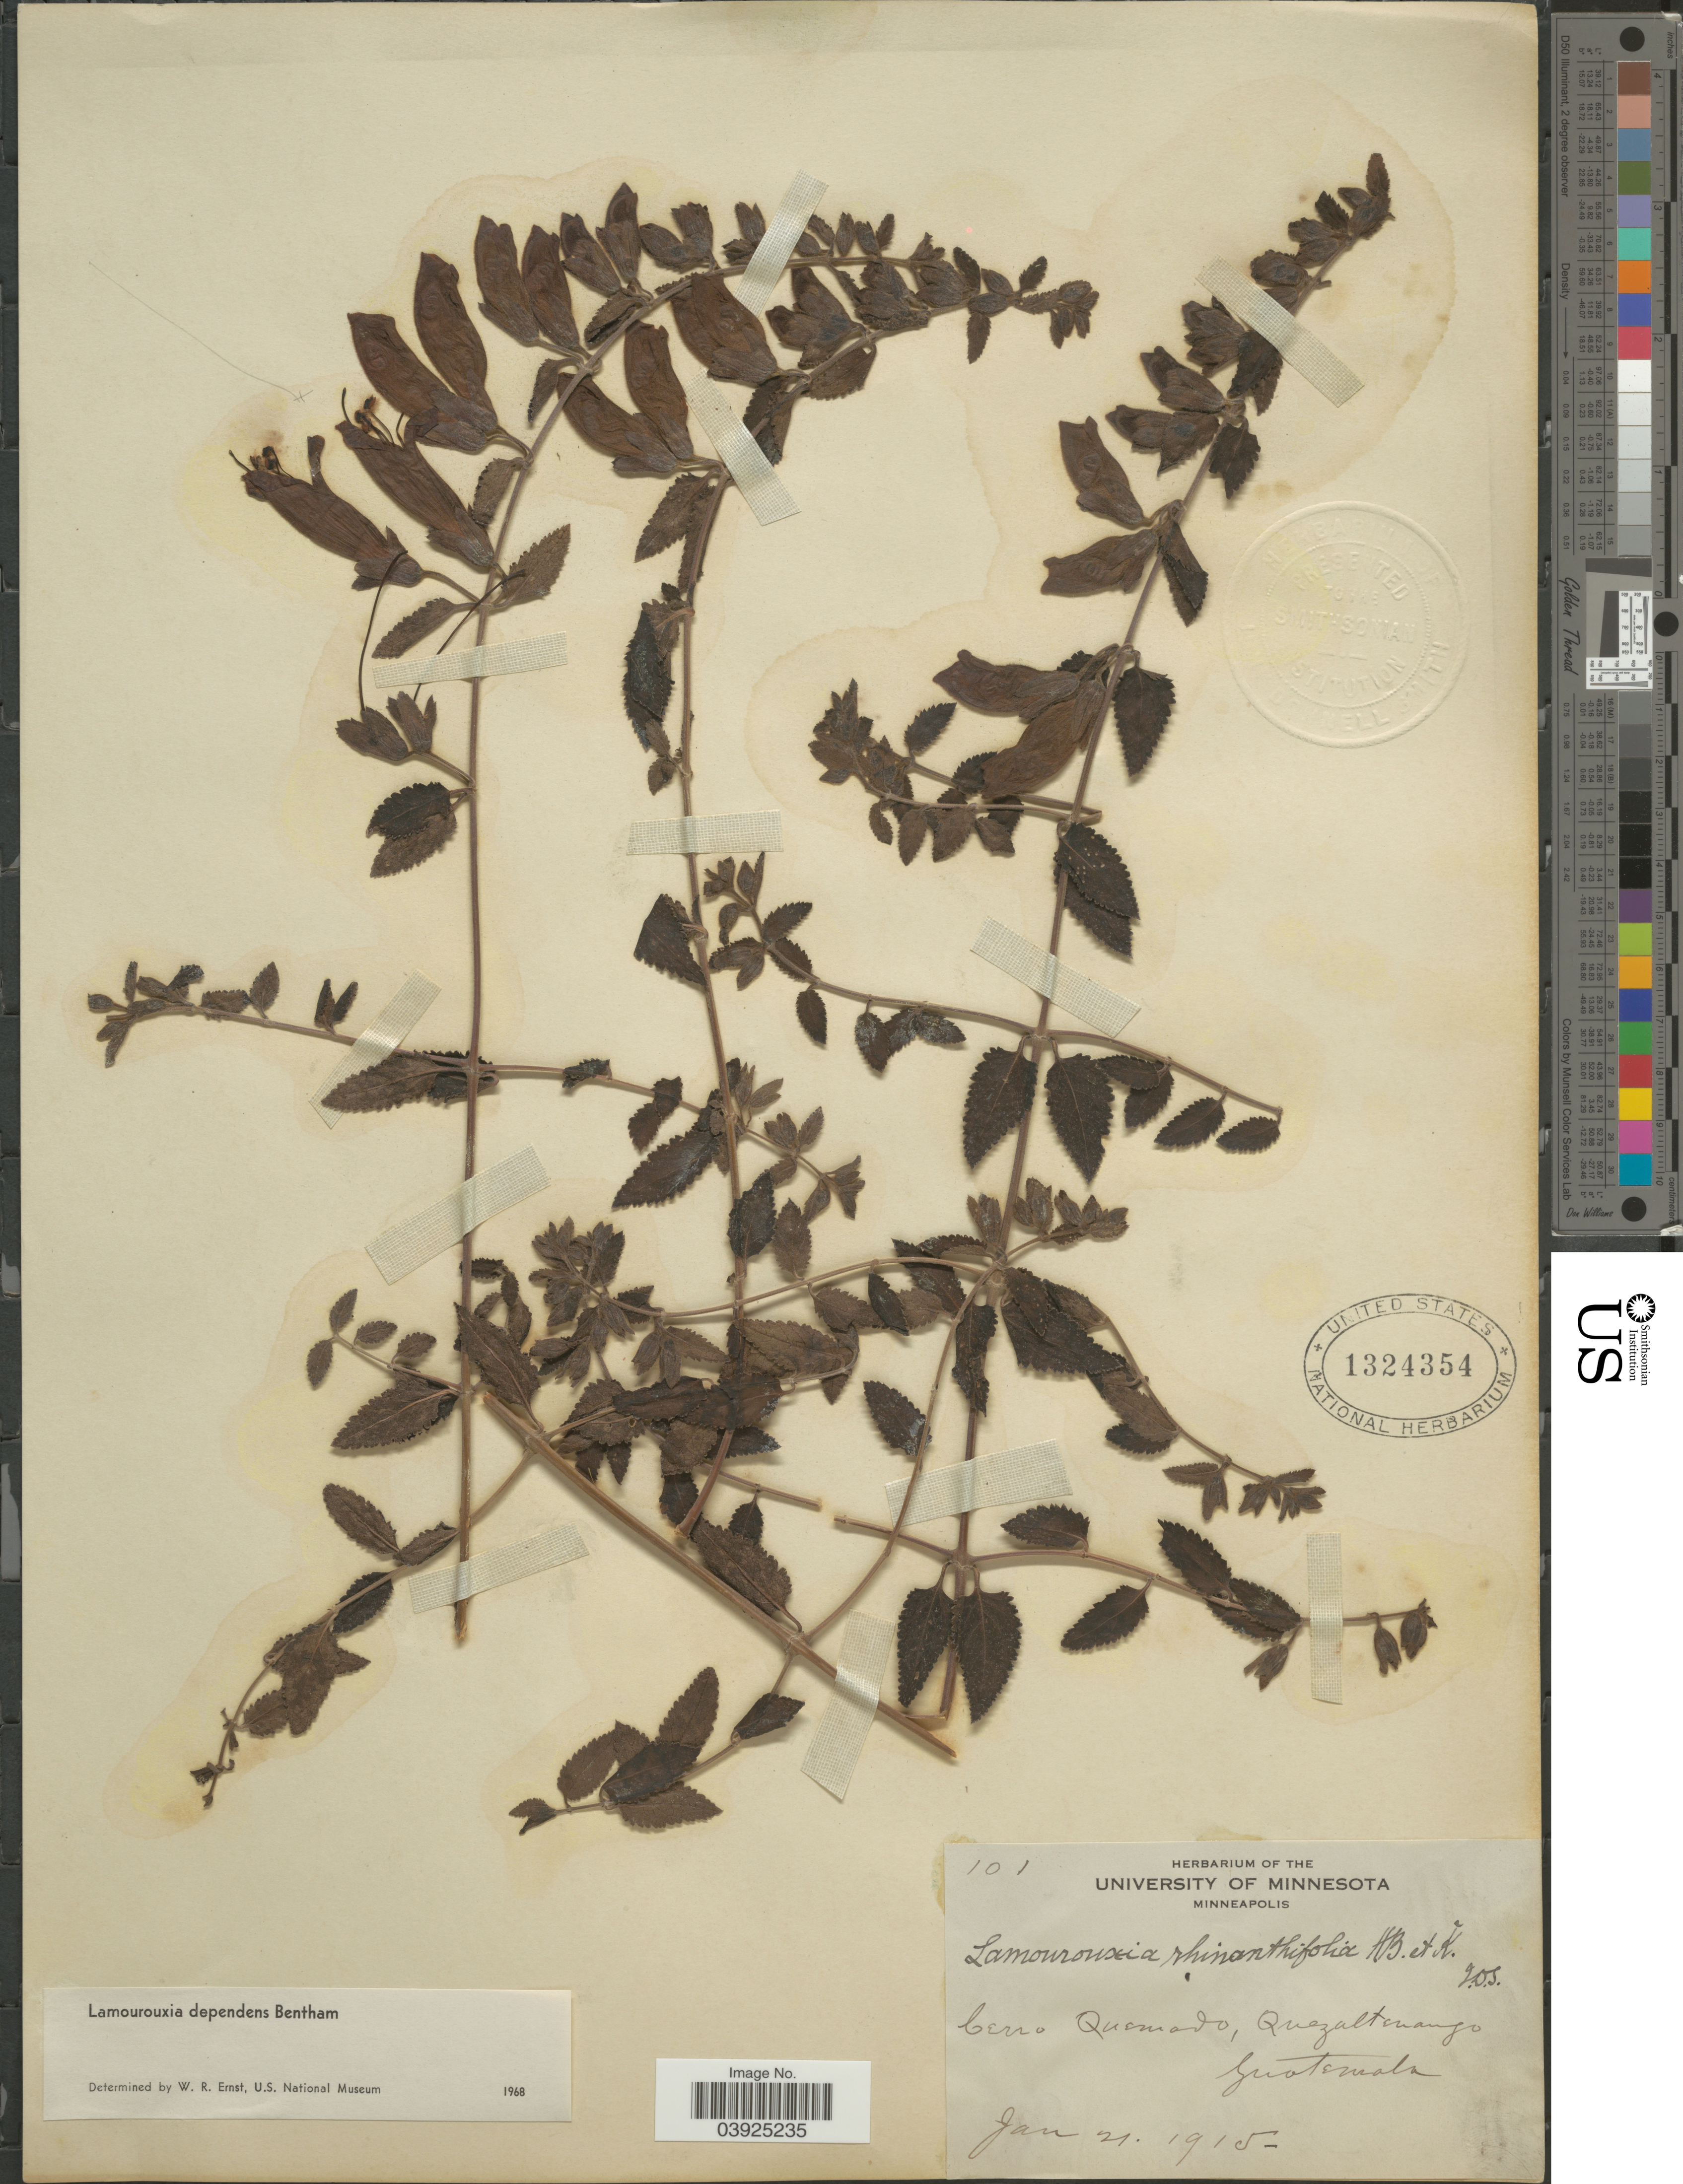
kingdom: Plantae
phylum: Tracheophyta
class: Magnoliopsida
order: Lamiales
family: Orobanchaceae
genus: Lamourouxia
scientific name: Lamourouxia dependens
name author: Benth.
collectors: ex Herb. University of Minnesota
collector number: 101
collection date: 1915-01-21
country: Guatemala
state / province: Quetzaltenango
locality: Cerro Quemado.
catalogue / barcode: US 1324354